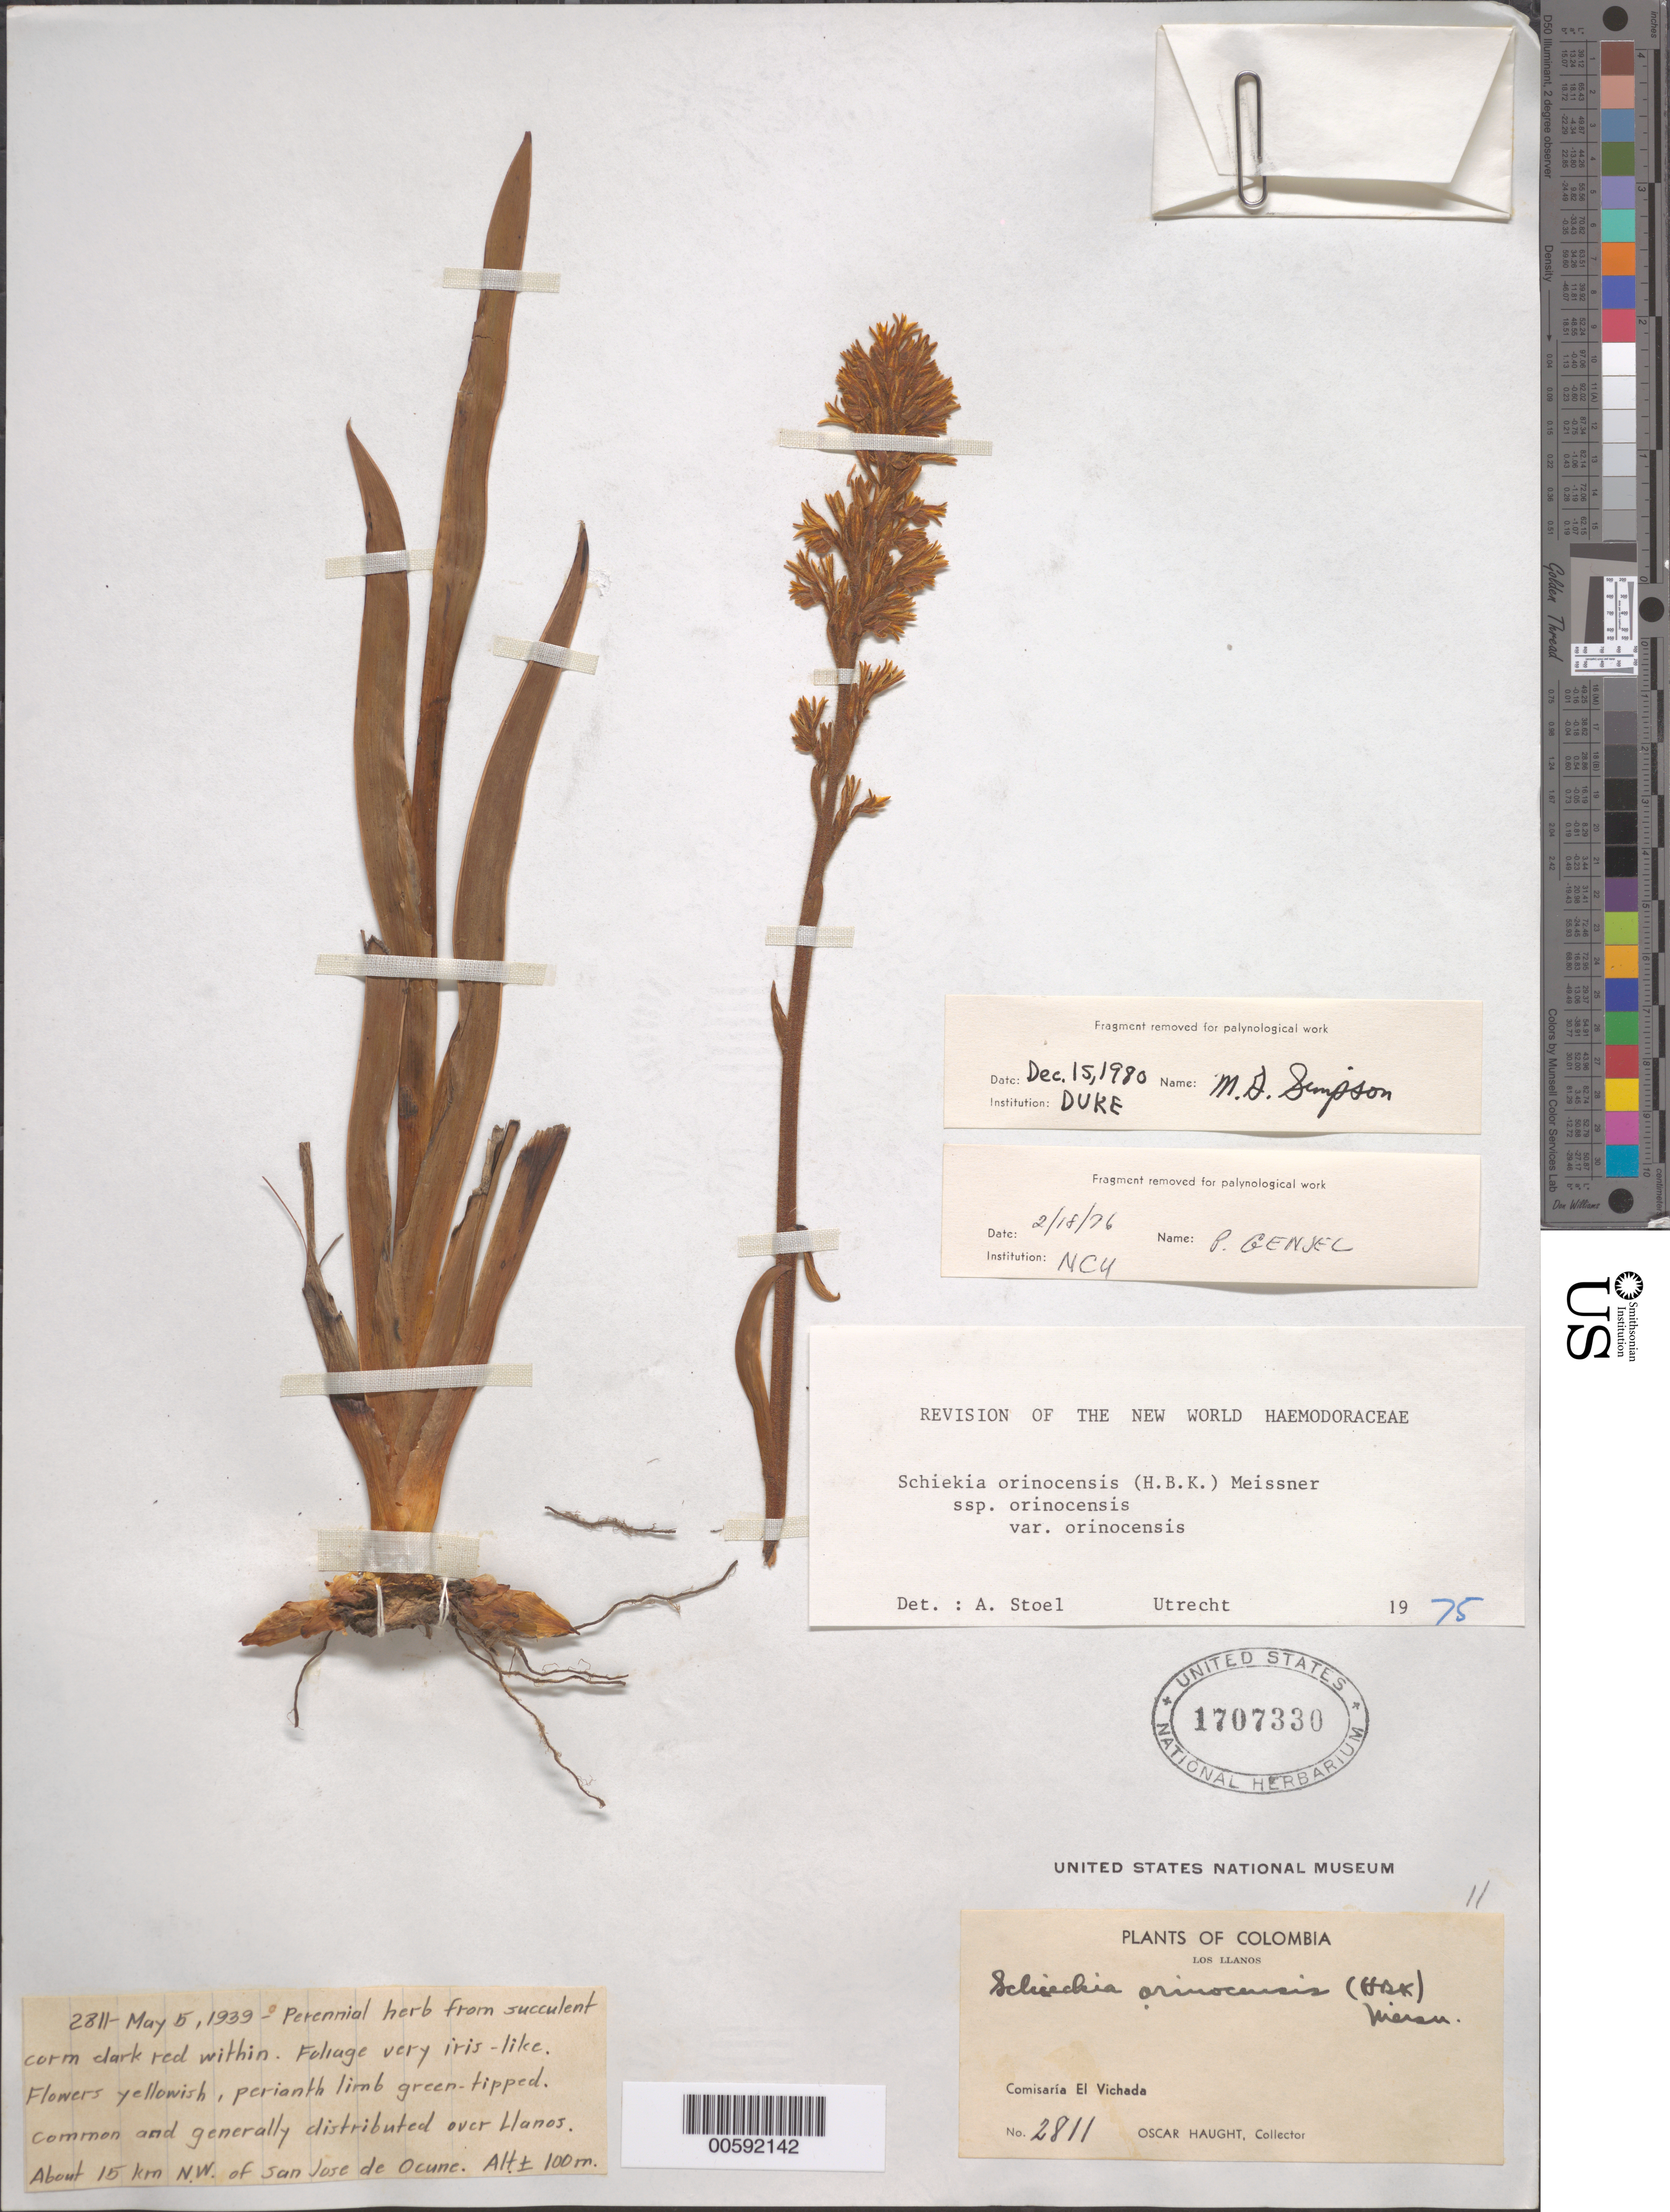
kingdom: Plantae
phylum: Tracheophyta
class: Liliopsida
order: Commelinales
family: Haemodoraceae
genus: Schiekia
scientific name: Schiekia orinocensis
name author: (Kunth) Meisn.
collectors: O. L. Haught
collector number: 2811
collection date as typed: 05 May 1939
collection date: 1939-05-05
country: Colombia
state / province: Vichada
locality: NW of San Jose de Ocune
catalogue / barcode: US 1707330